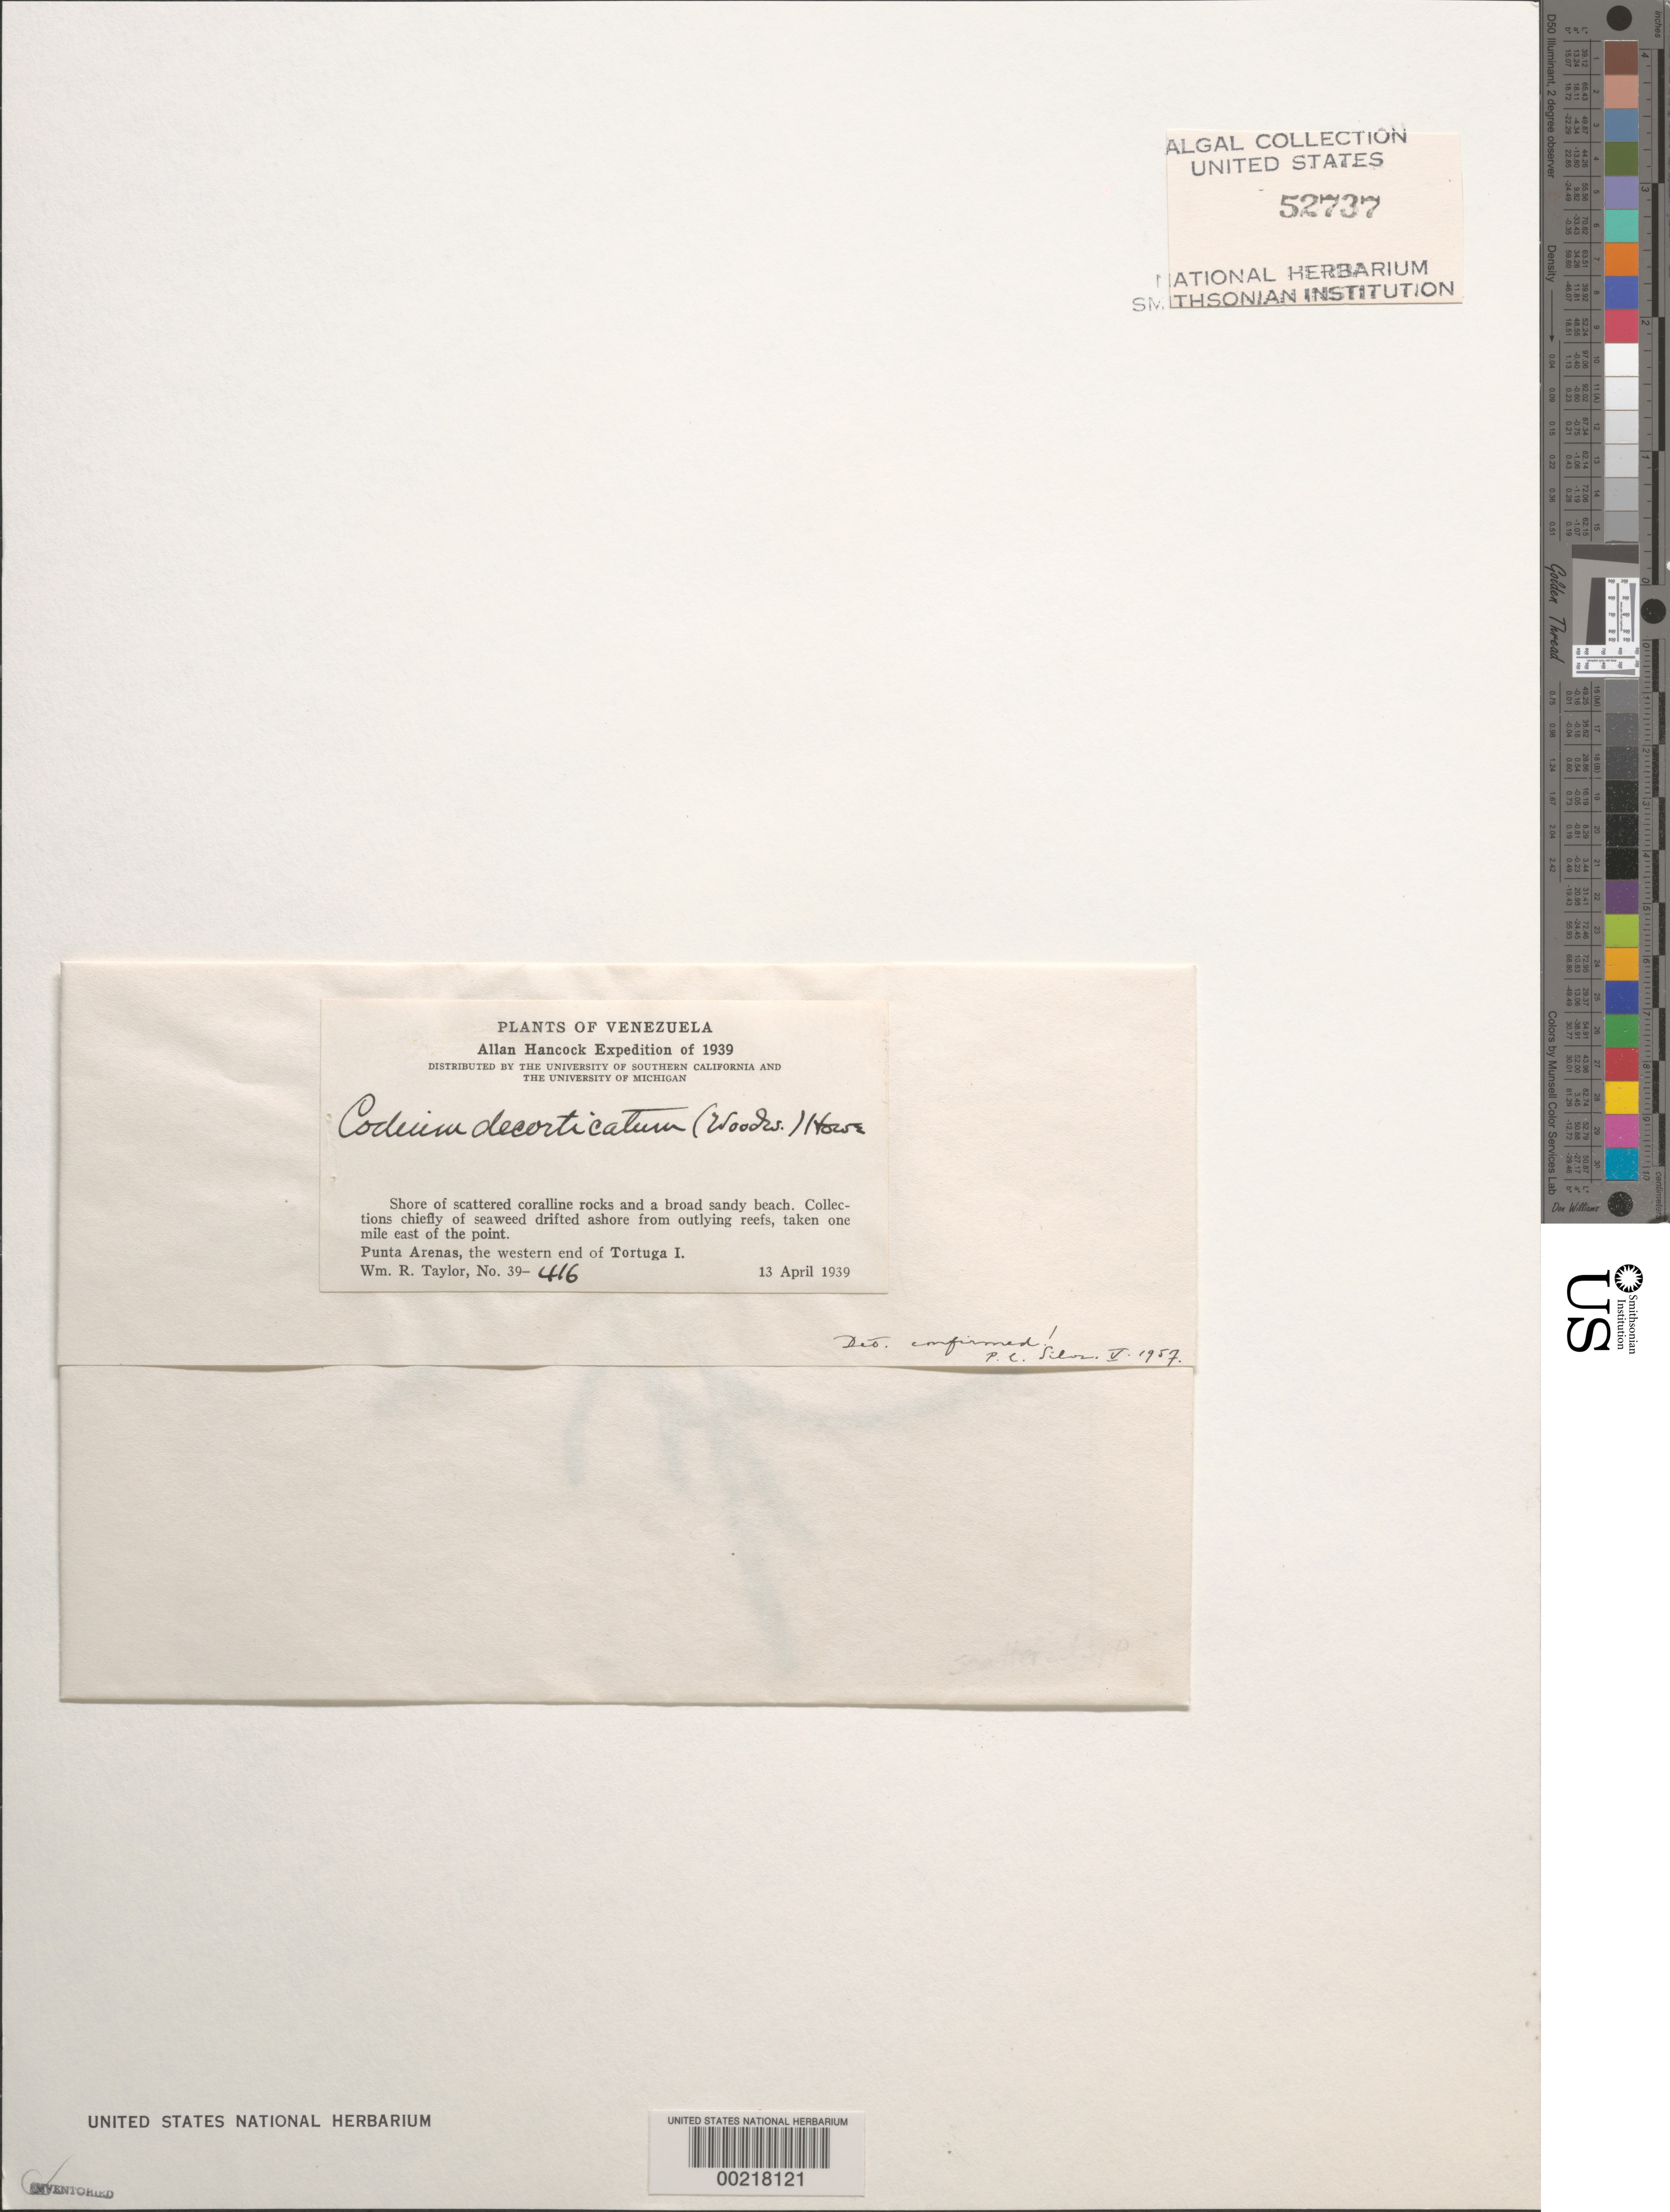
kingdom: Plantae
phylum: Chlorophyta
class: Ulvophyceae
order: Bryopsidales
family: Codiaceae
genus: Codium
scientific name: Codium decorticatum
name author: (Woodw.) M. Howe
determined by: Silva, P. C.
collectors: W. R. Taylor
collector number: WRT 39-416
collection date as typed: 13 Apr 1939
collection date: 1939-04-13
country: Venezuela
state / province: Dependencias Federales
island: Isla La Tortuga (Tortuga Island)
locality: Punta Arenas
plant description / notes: Allan Hancock Expedition of 1939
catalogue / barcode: US 52737